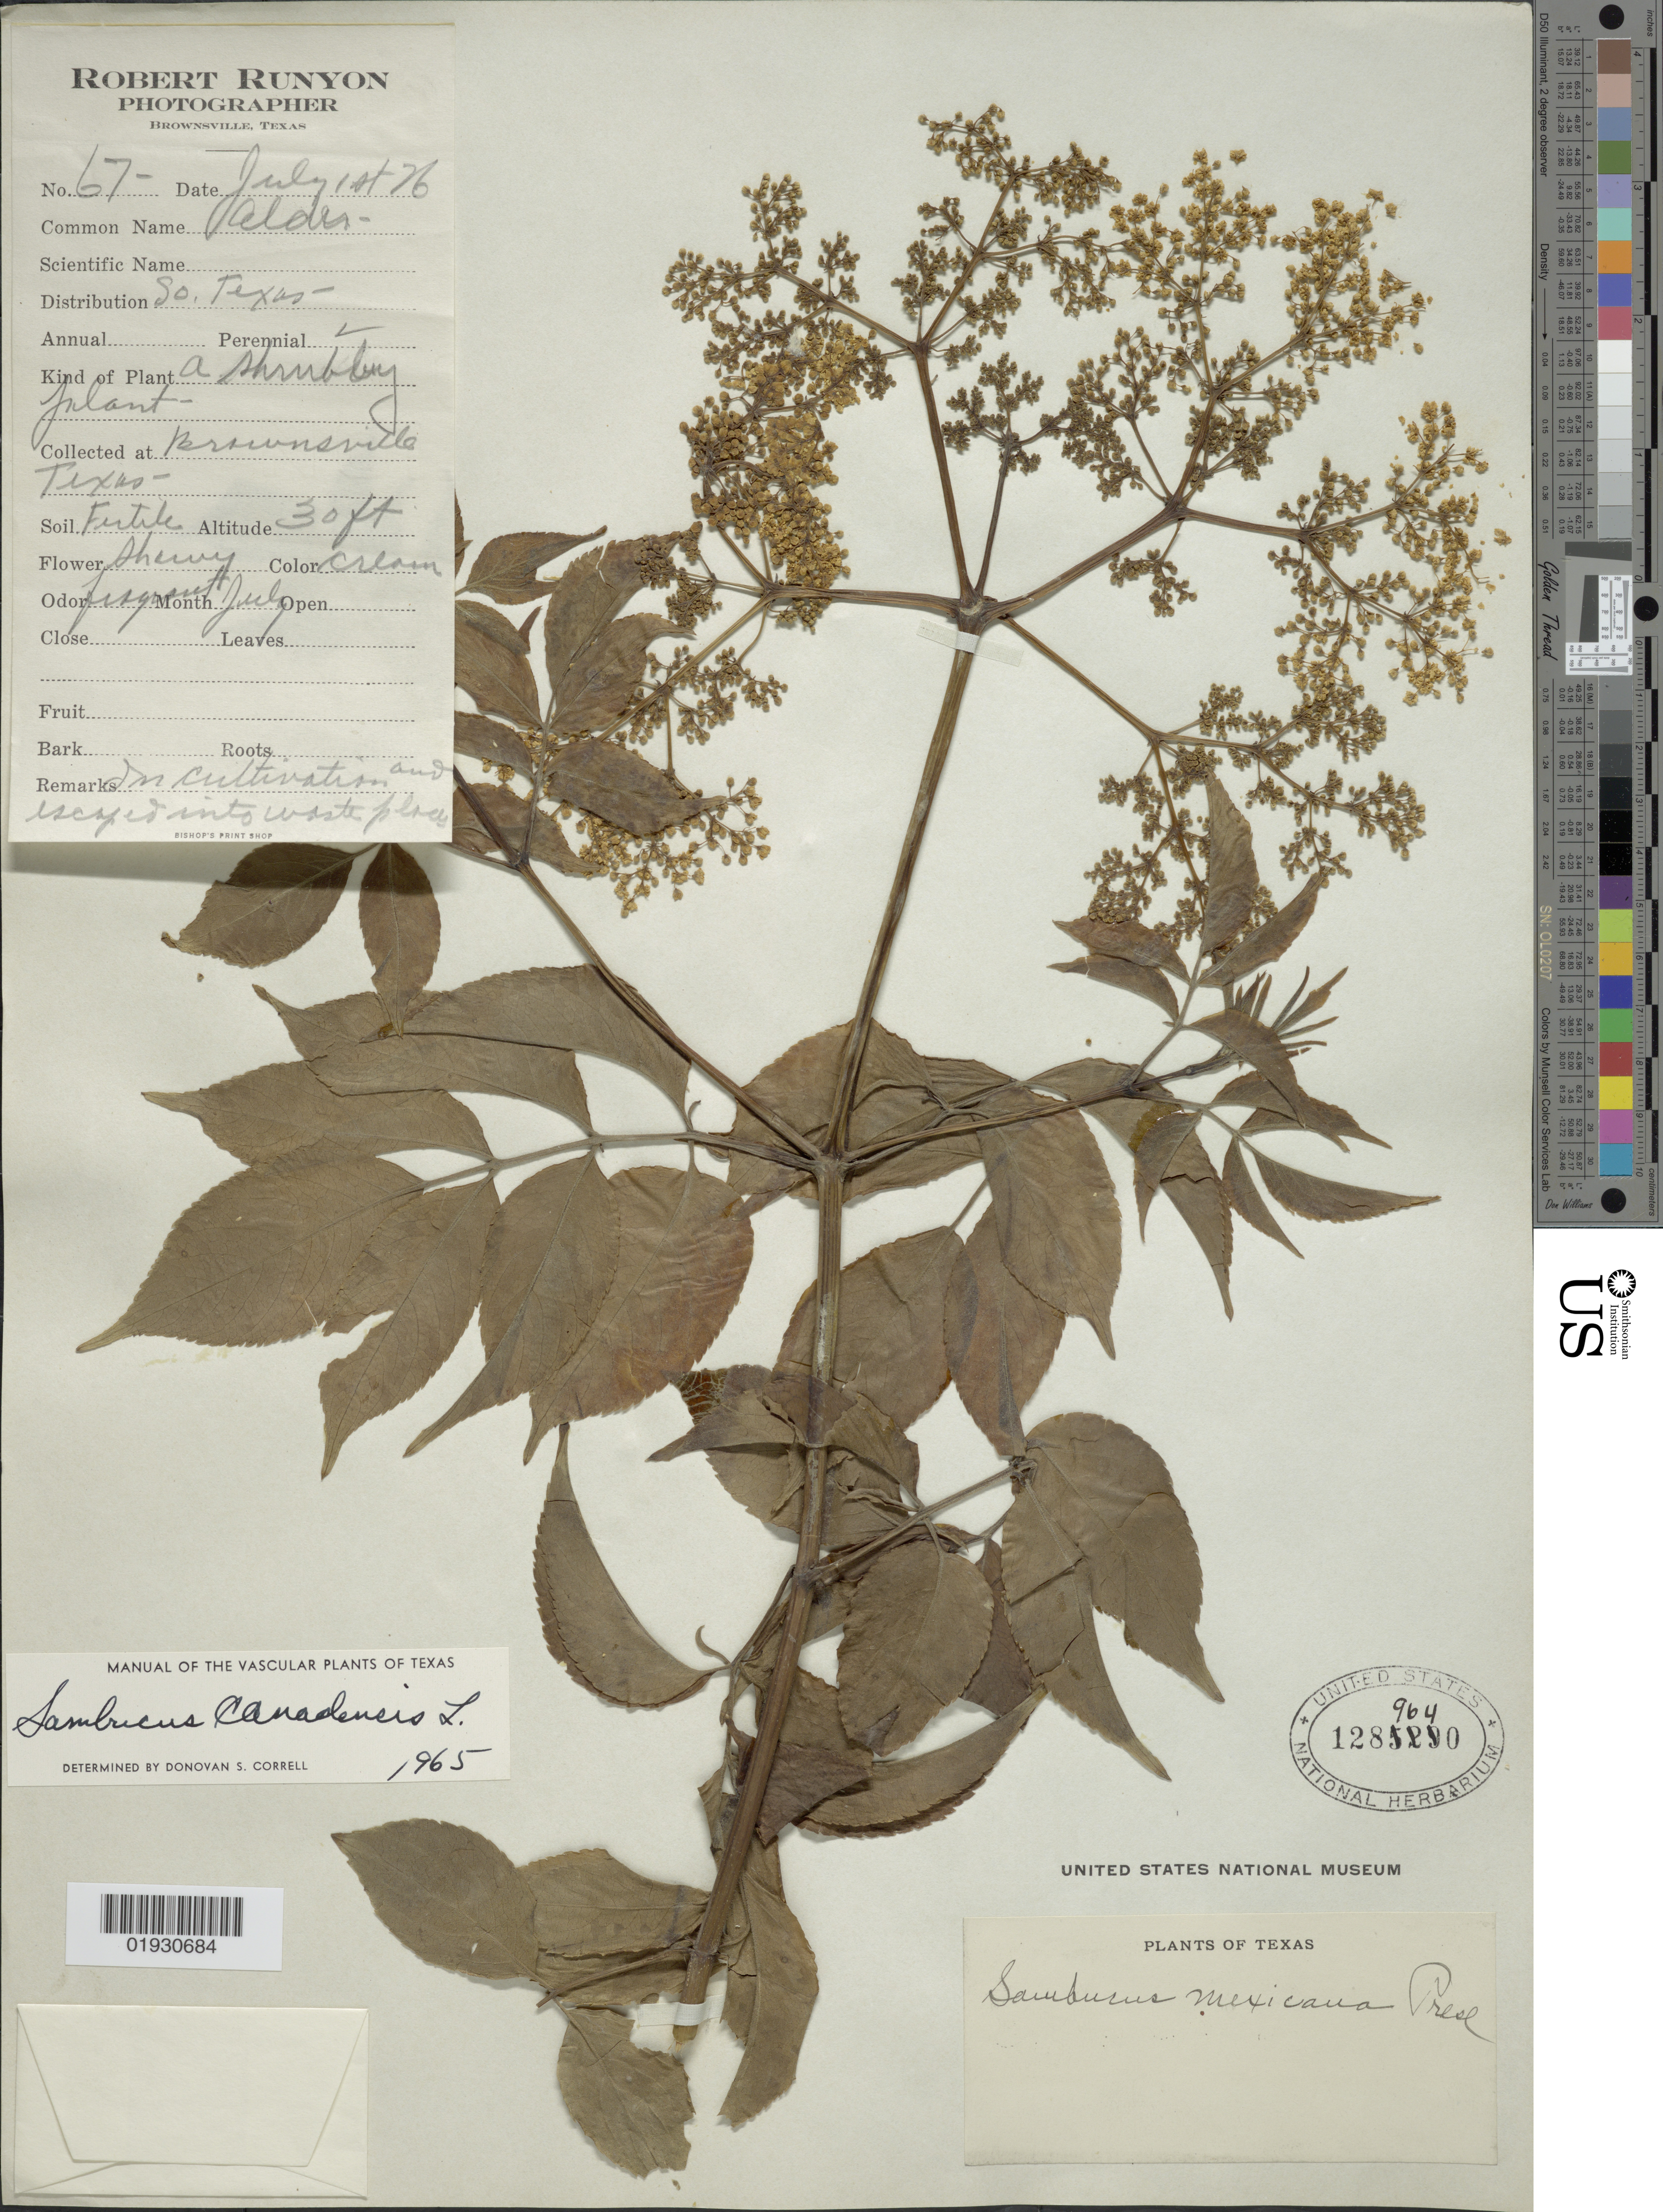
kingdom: Plantae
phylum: Tracheophyta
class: Magnoliopsida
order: Dipsacales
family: Viburnaceae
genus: Sambucus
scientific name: Sambucus canadensis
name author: L.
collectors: R. Runyon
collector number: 67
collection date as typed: Transcribed d/m/y: 1/7/76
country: United States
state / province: Texas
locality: Brownsville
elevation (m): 9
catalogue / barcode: US 1289640